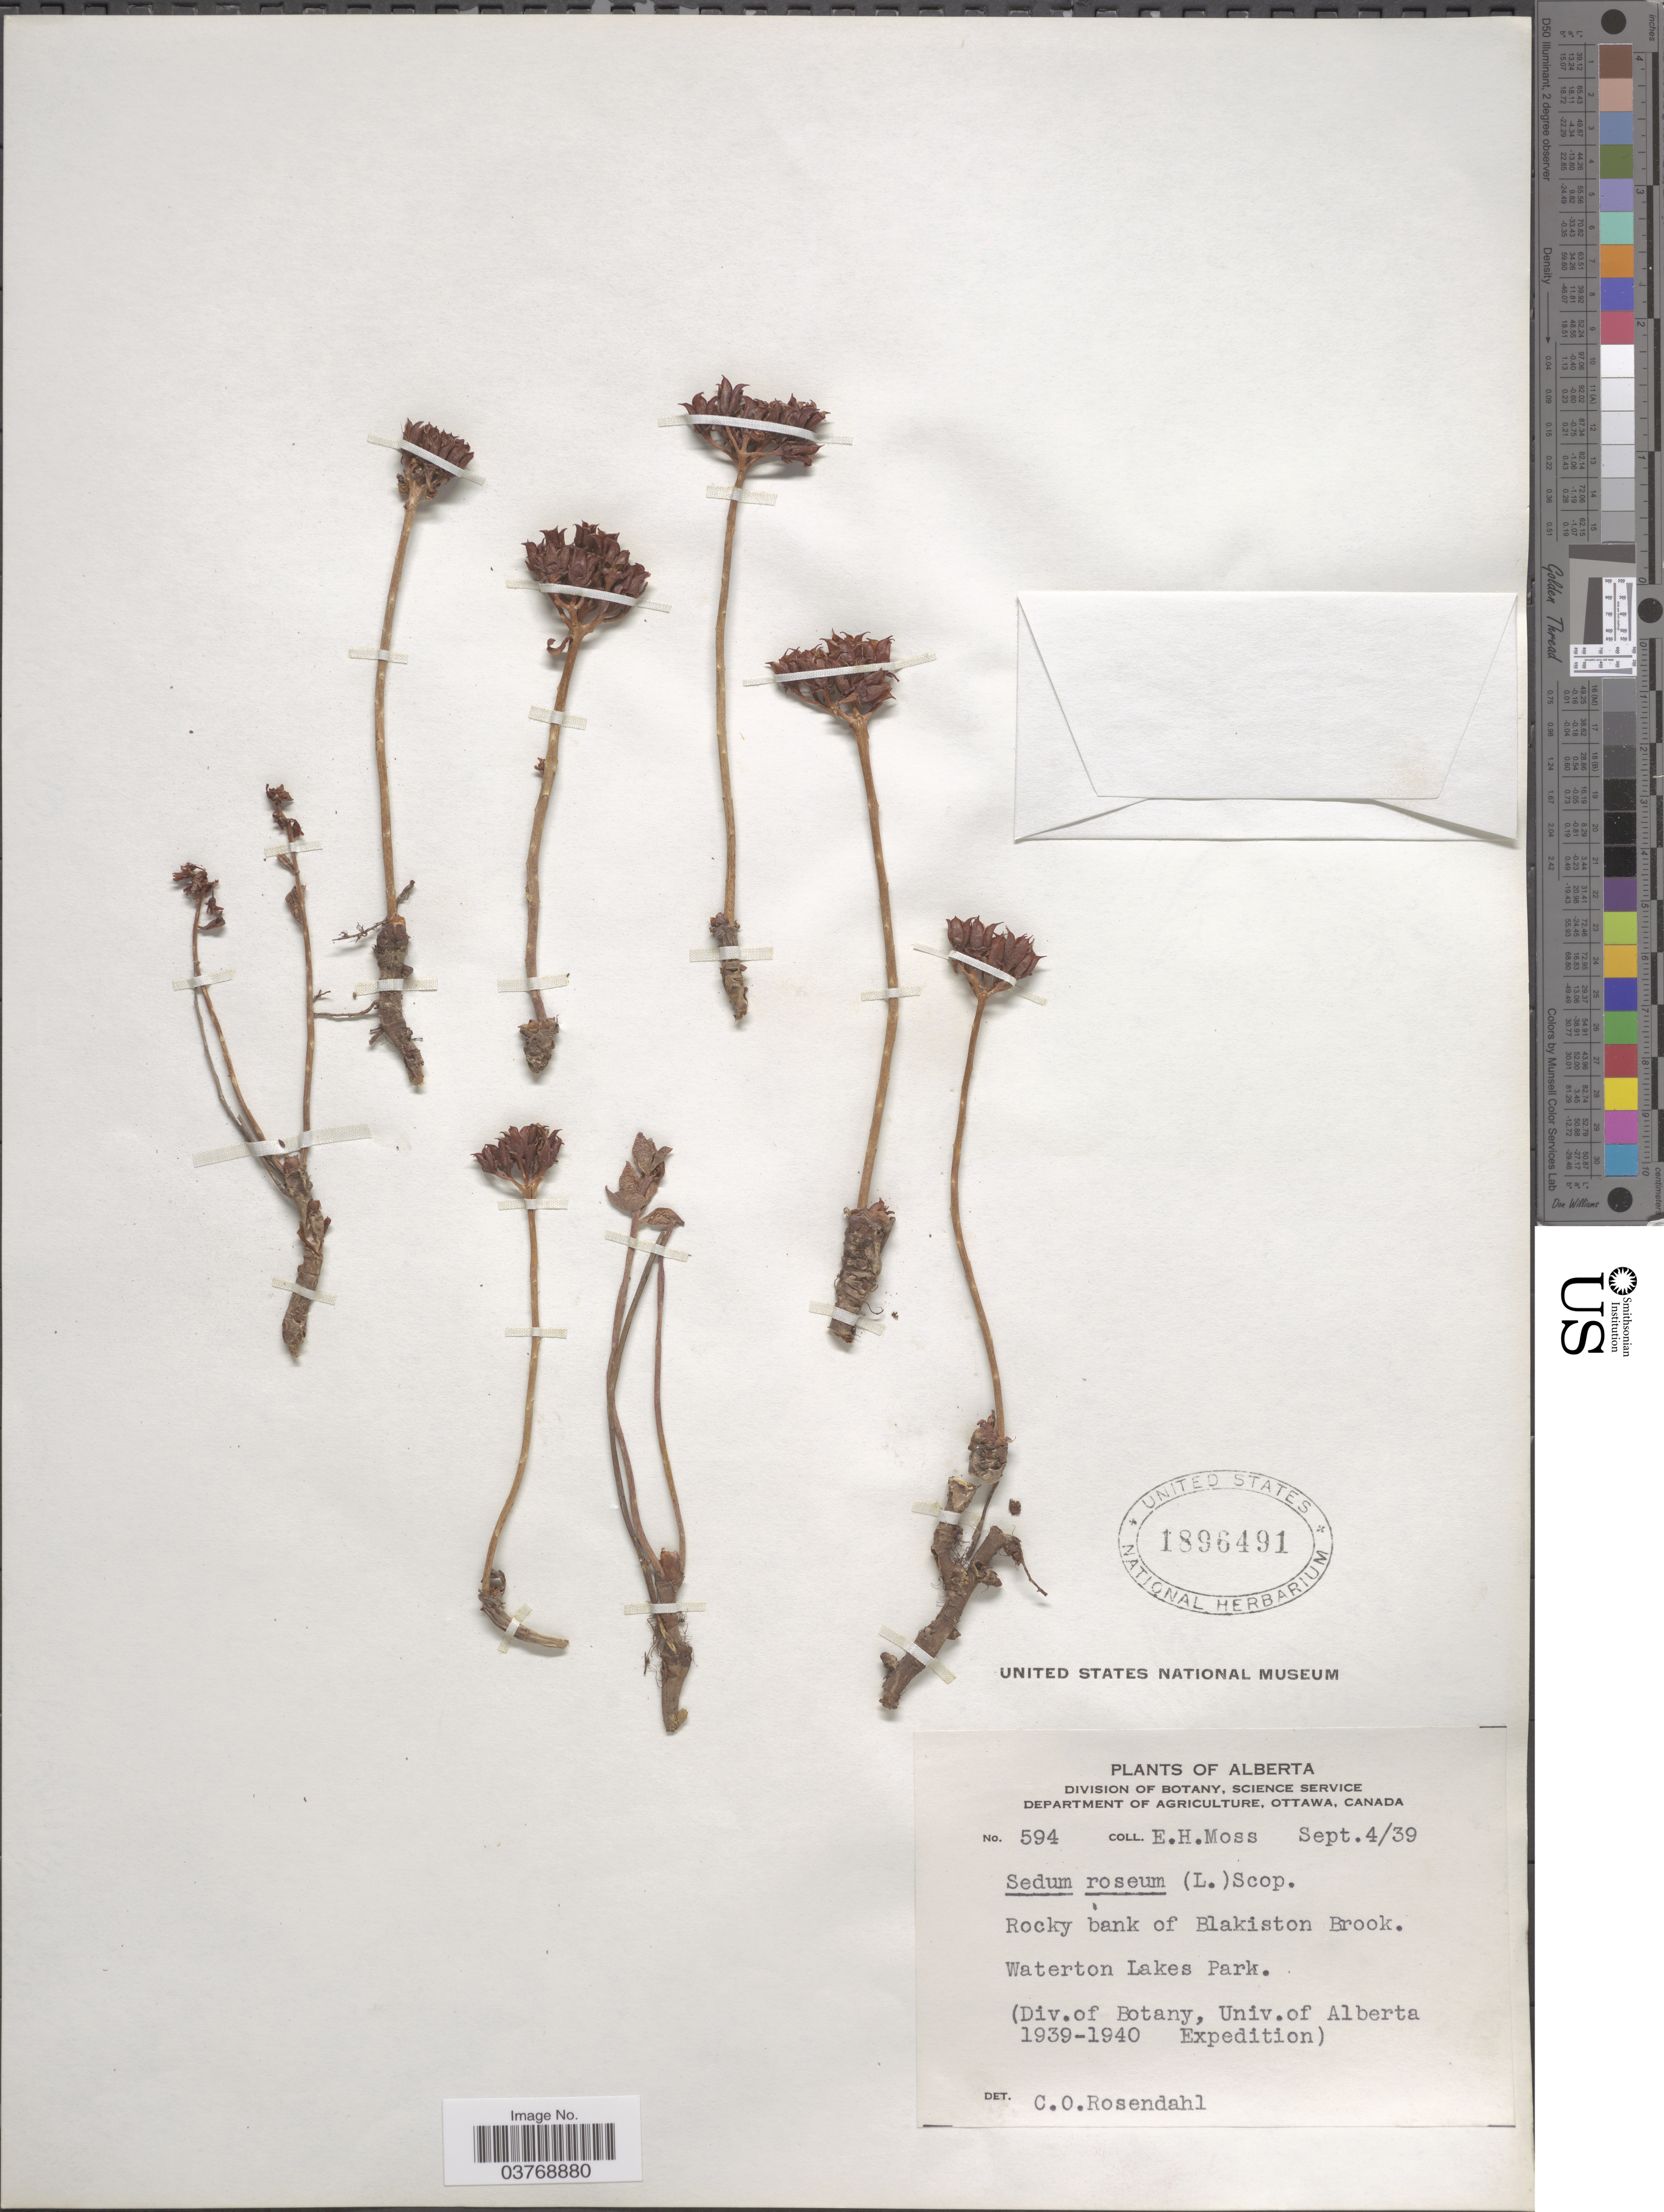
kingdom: Plantae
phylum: Tracheophyta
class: Magnoliopsida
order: Saxifragales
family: Crassulaceae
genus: Rhodiola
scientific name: Rhodiola integrifolia subsp. integrifolia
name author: Raf.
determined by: Strong, Mark T., (BOT), Smithsonian Institution - National Museum of Natural History (UNITED STATES)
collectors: E. Moss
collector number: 594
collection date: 1939-09-04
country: Canada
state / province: Alberta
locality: Rocky bank of Blakiston Brook. Waterton Lakes Park.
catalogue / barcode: US 1896491